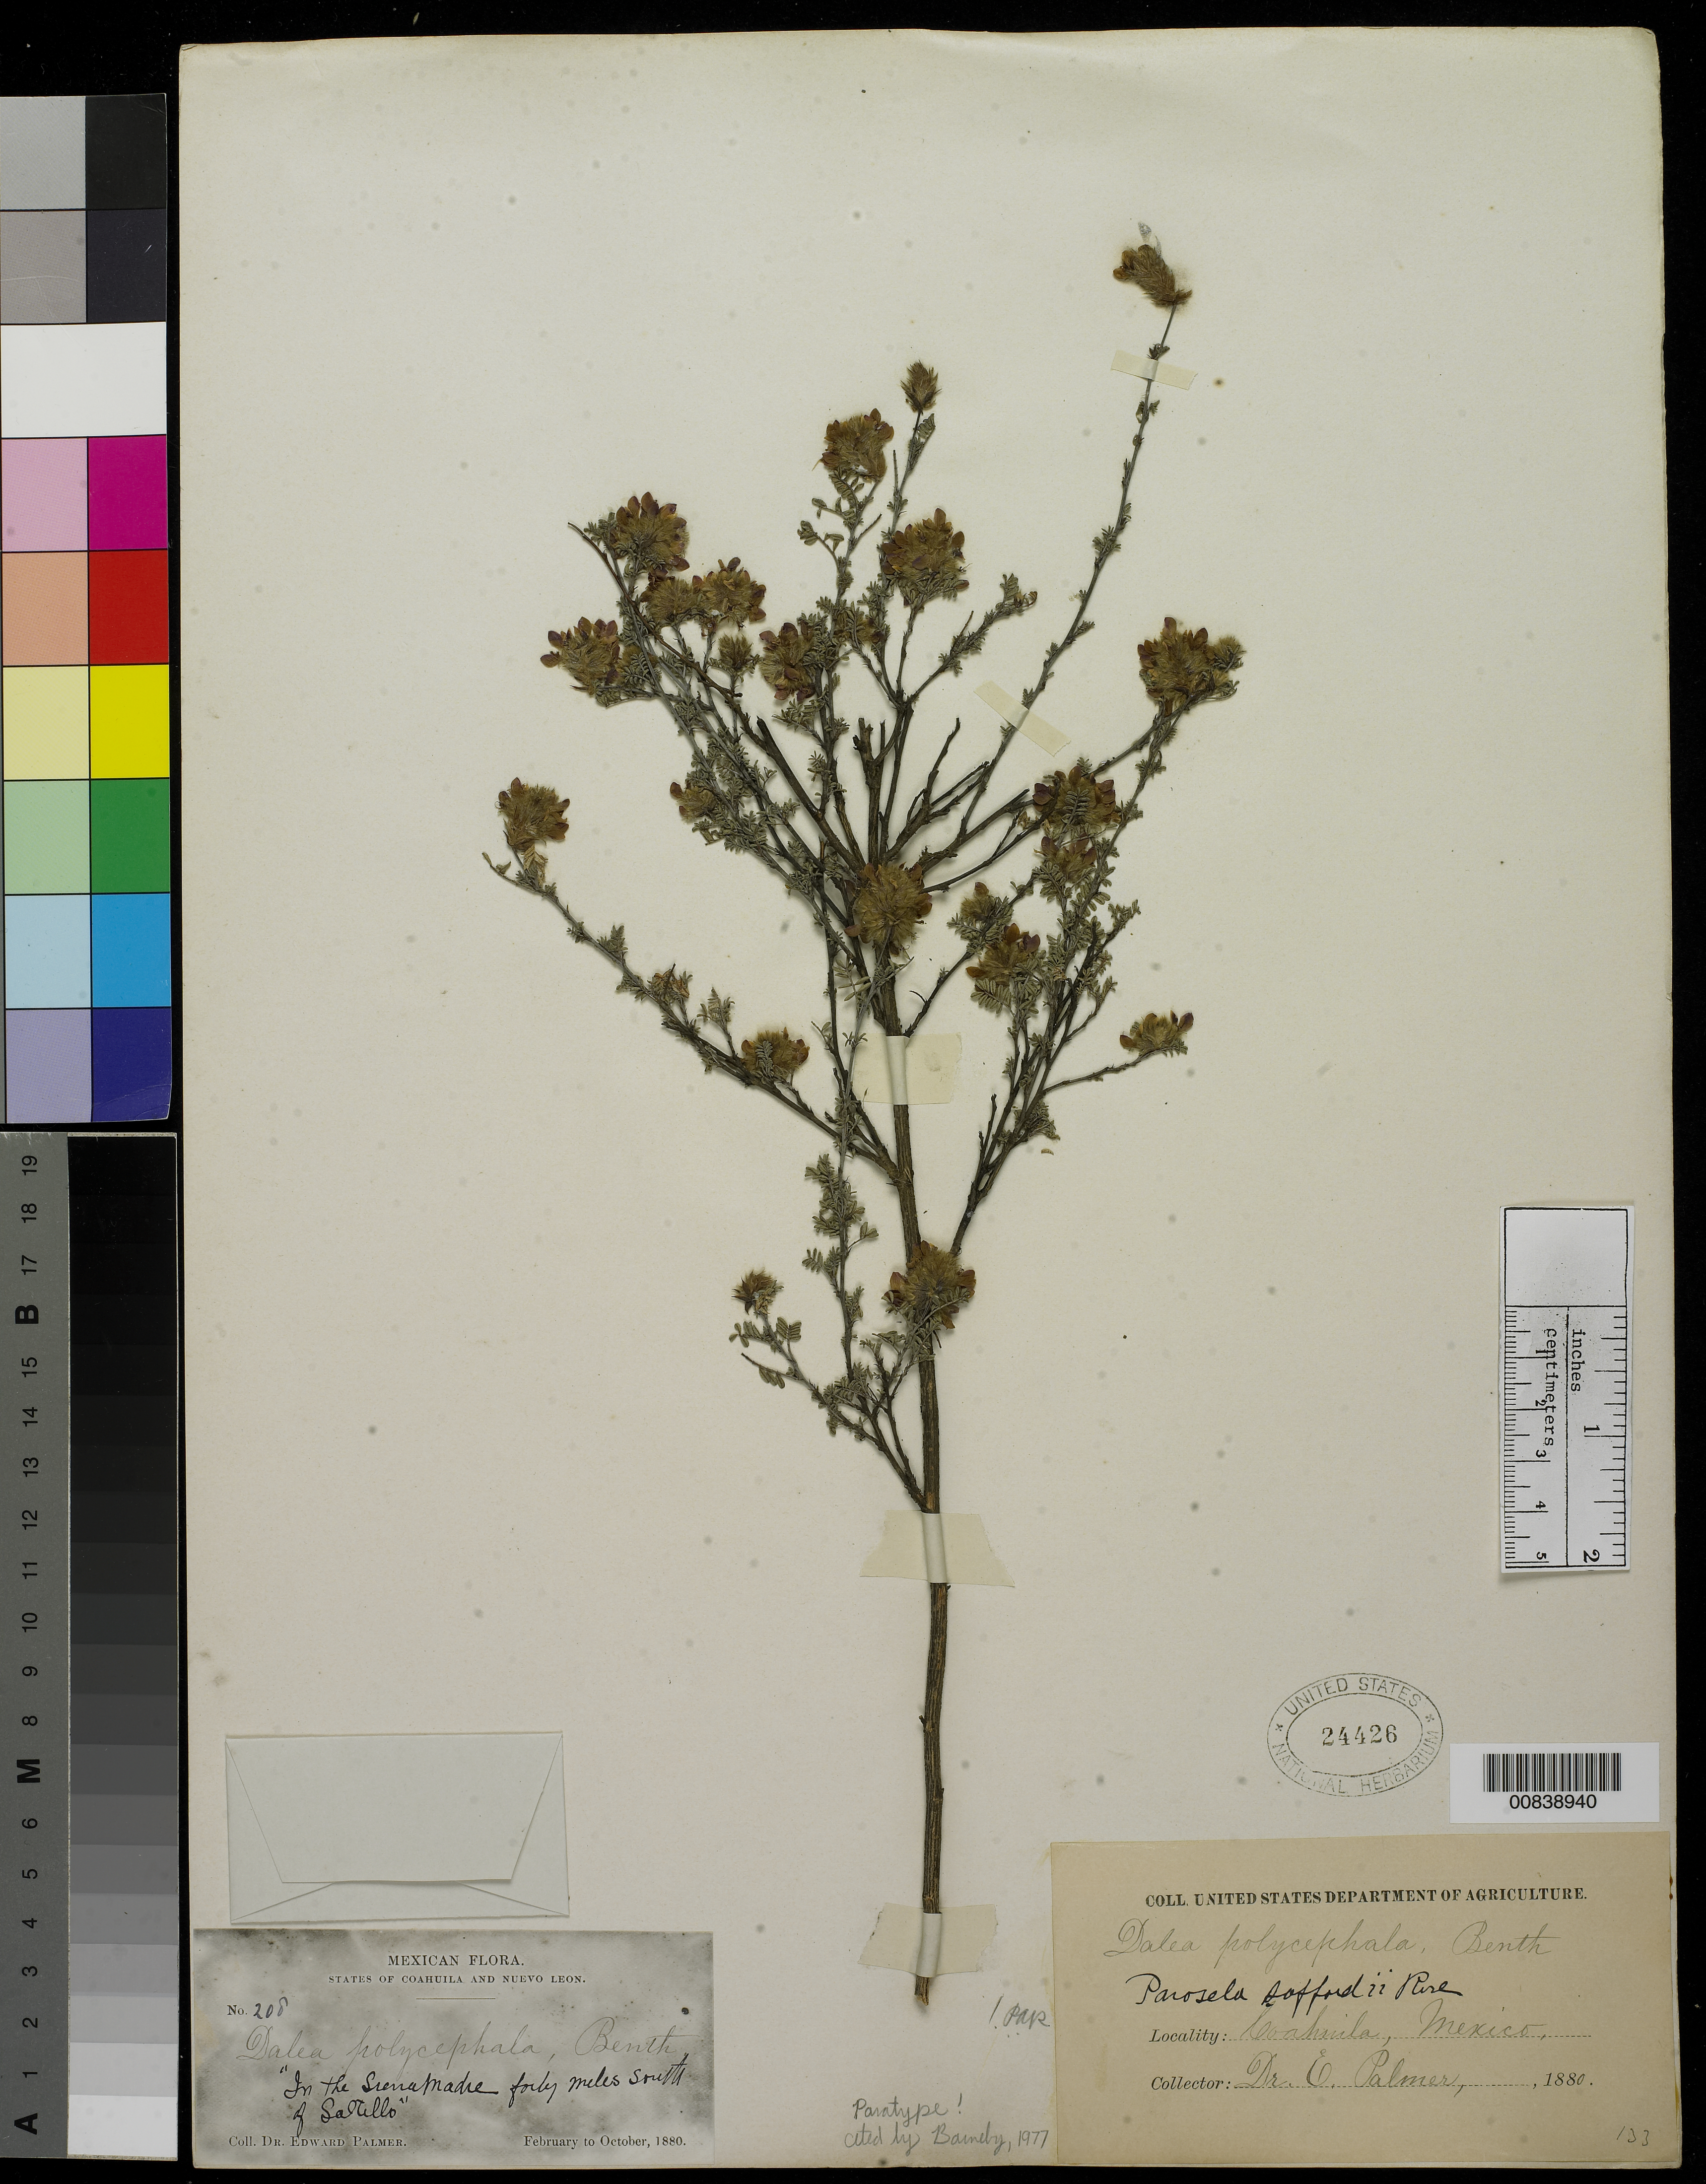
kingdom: Plantae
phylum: Tracheophyta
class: Magnoliopsida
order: Fabales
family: Fabaceae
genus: Dalea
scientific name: Dalea saffordii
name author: (Rose) Bullock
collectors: E. Palmer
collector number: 208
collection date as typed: Feb 1880 to -- Oct 1880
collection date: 1880-02/1880-10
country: Mexico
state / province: Coahuila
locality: In the Sierra Madre forty miles south of Saltillo, Coahuila.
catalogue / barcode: US 24426